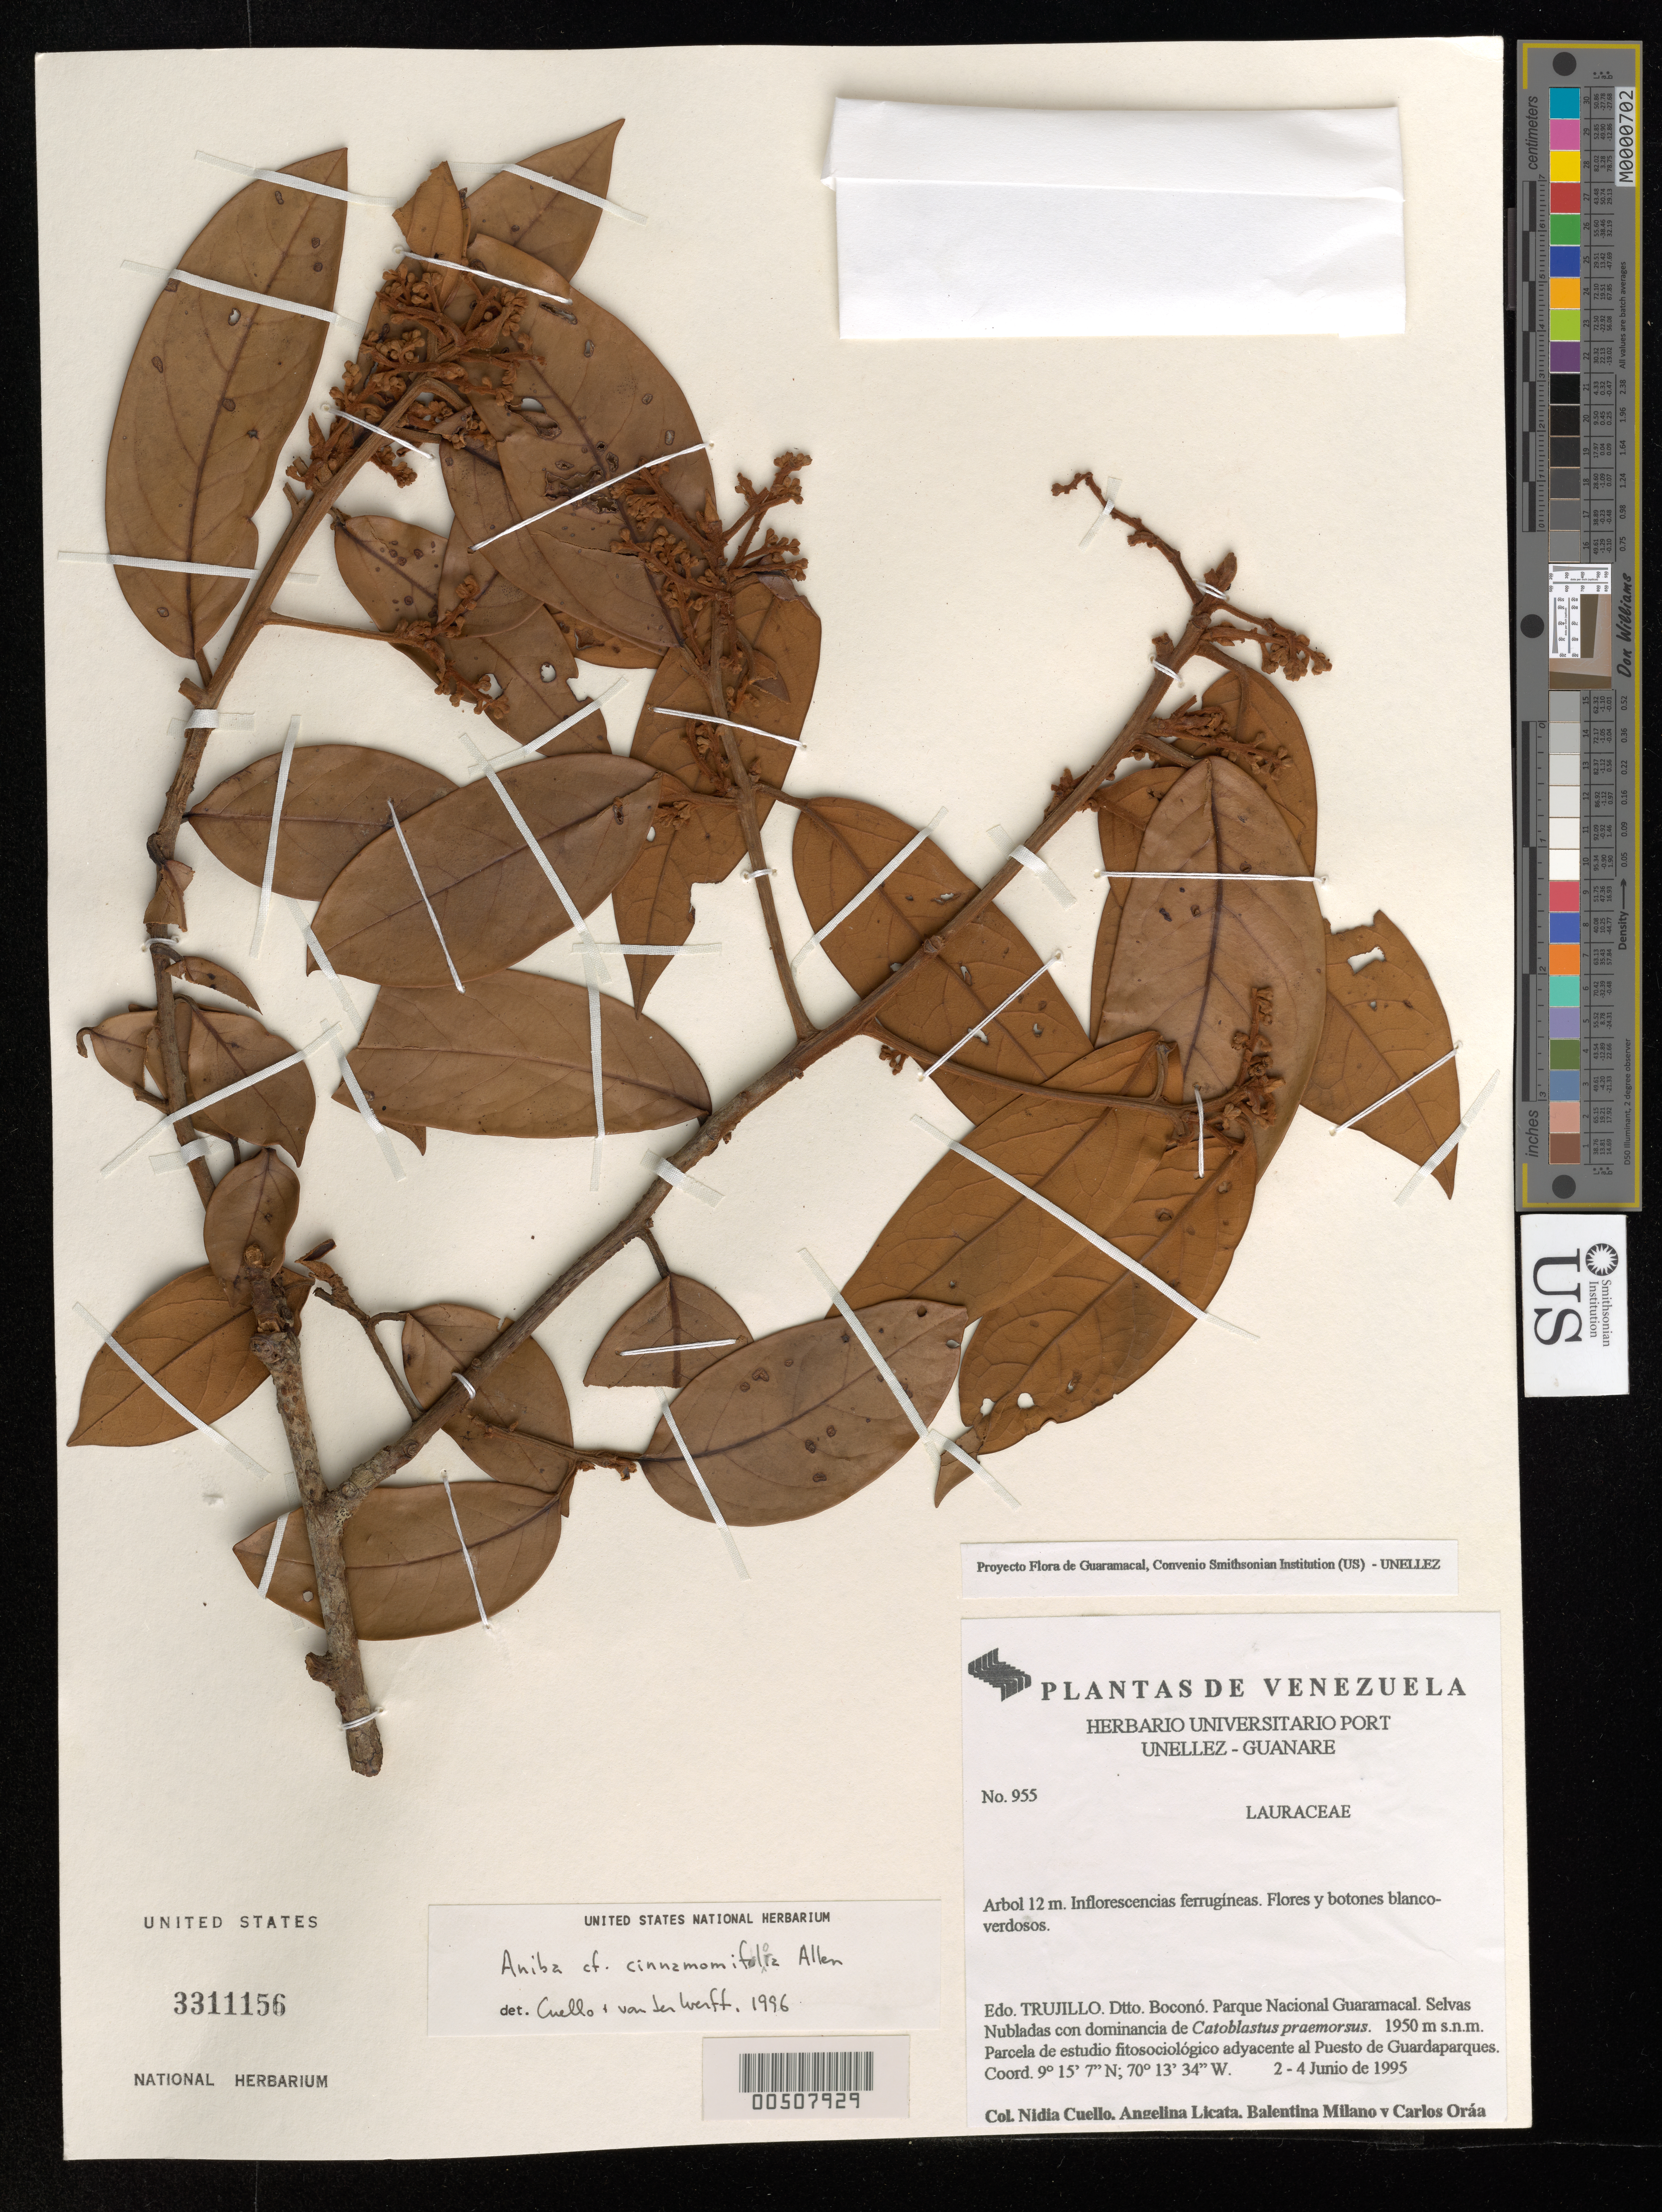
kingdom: Plantae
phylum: Tracheophyta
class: Magnoliopsida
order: Laurales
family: Lauraceae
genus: Aniba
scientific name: Aniba cinnamomiflora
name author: C.K. Allen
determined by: van der Werff, H.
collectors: N. L. Cuello, A. Licata, B. Milano & C. Oráa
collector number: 955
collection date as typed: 02 Jun 1995 to 04 Jun 1995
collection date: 1995-06-02/1995-06-04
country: Venezuela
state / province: Trujillo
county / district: Boconó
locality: Parque Nacional Guaramacal, adyacente al puesto de guardaparques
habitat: Selvas Nubladas con dominancia de Catoblastus praemorsus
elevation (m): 1950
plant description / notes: MO, NY, PORT, US, VEN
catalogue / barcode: US 3311156